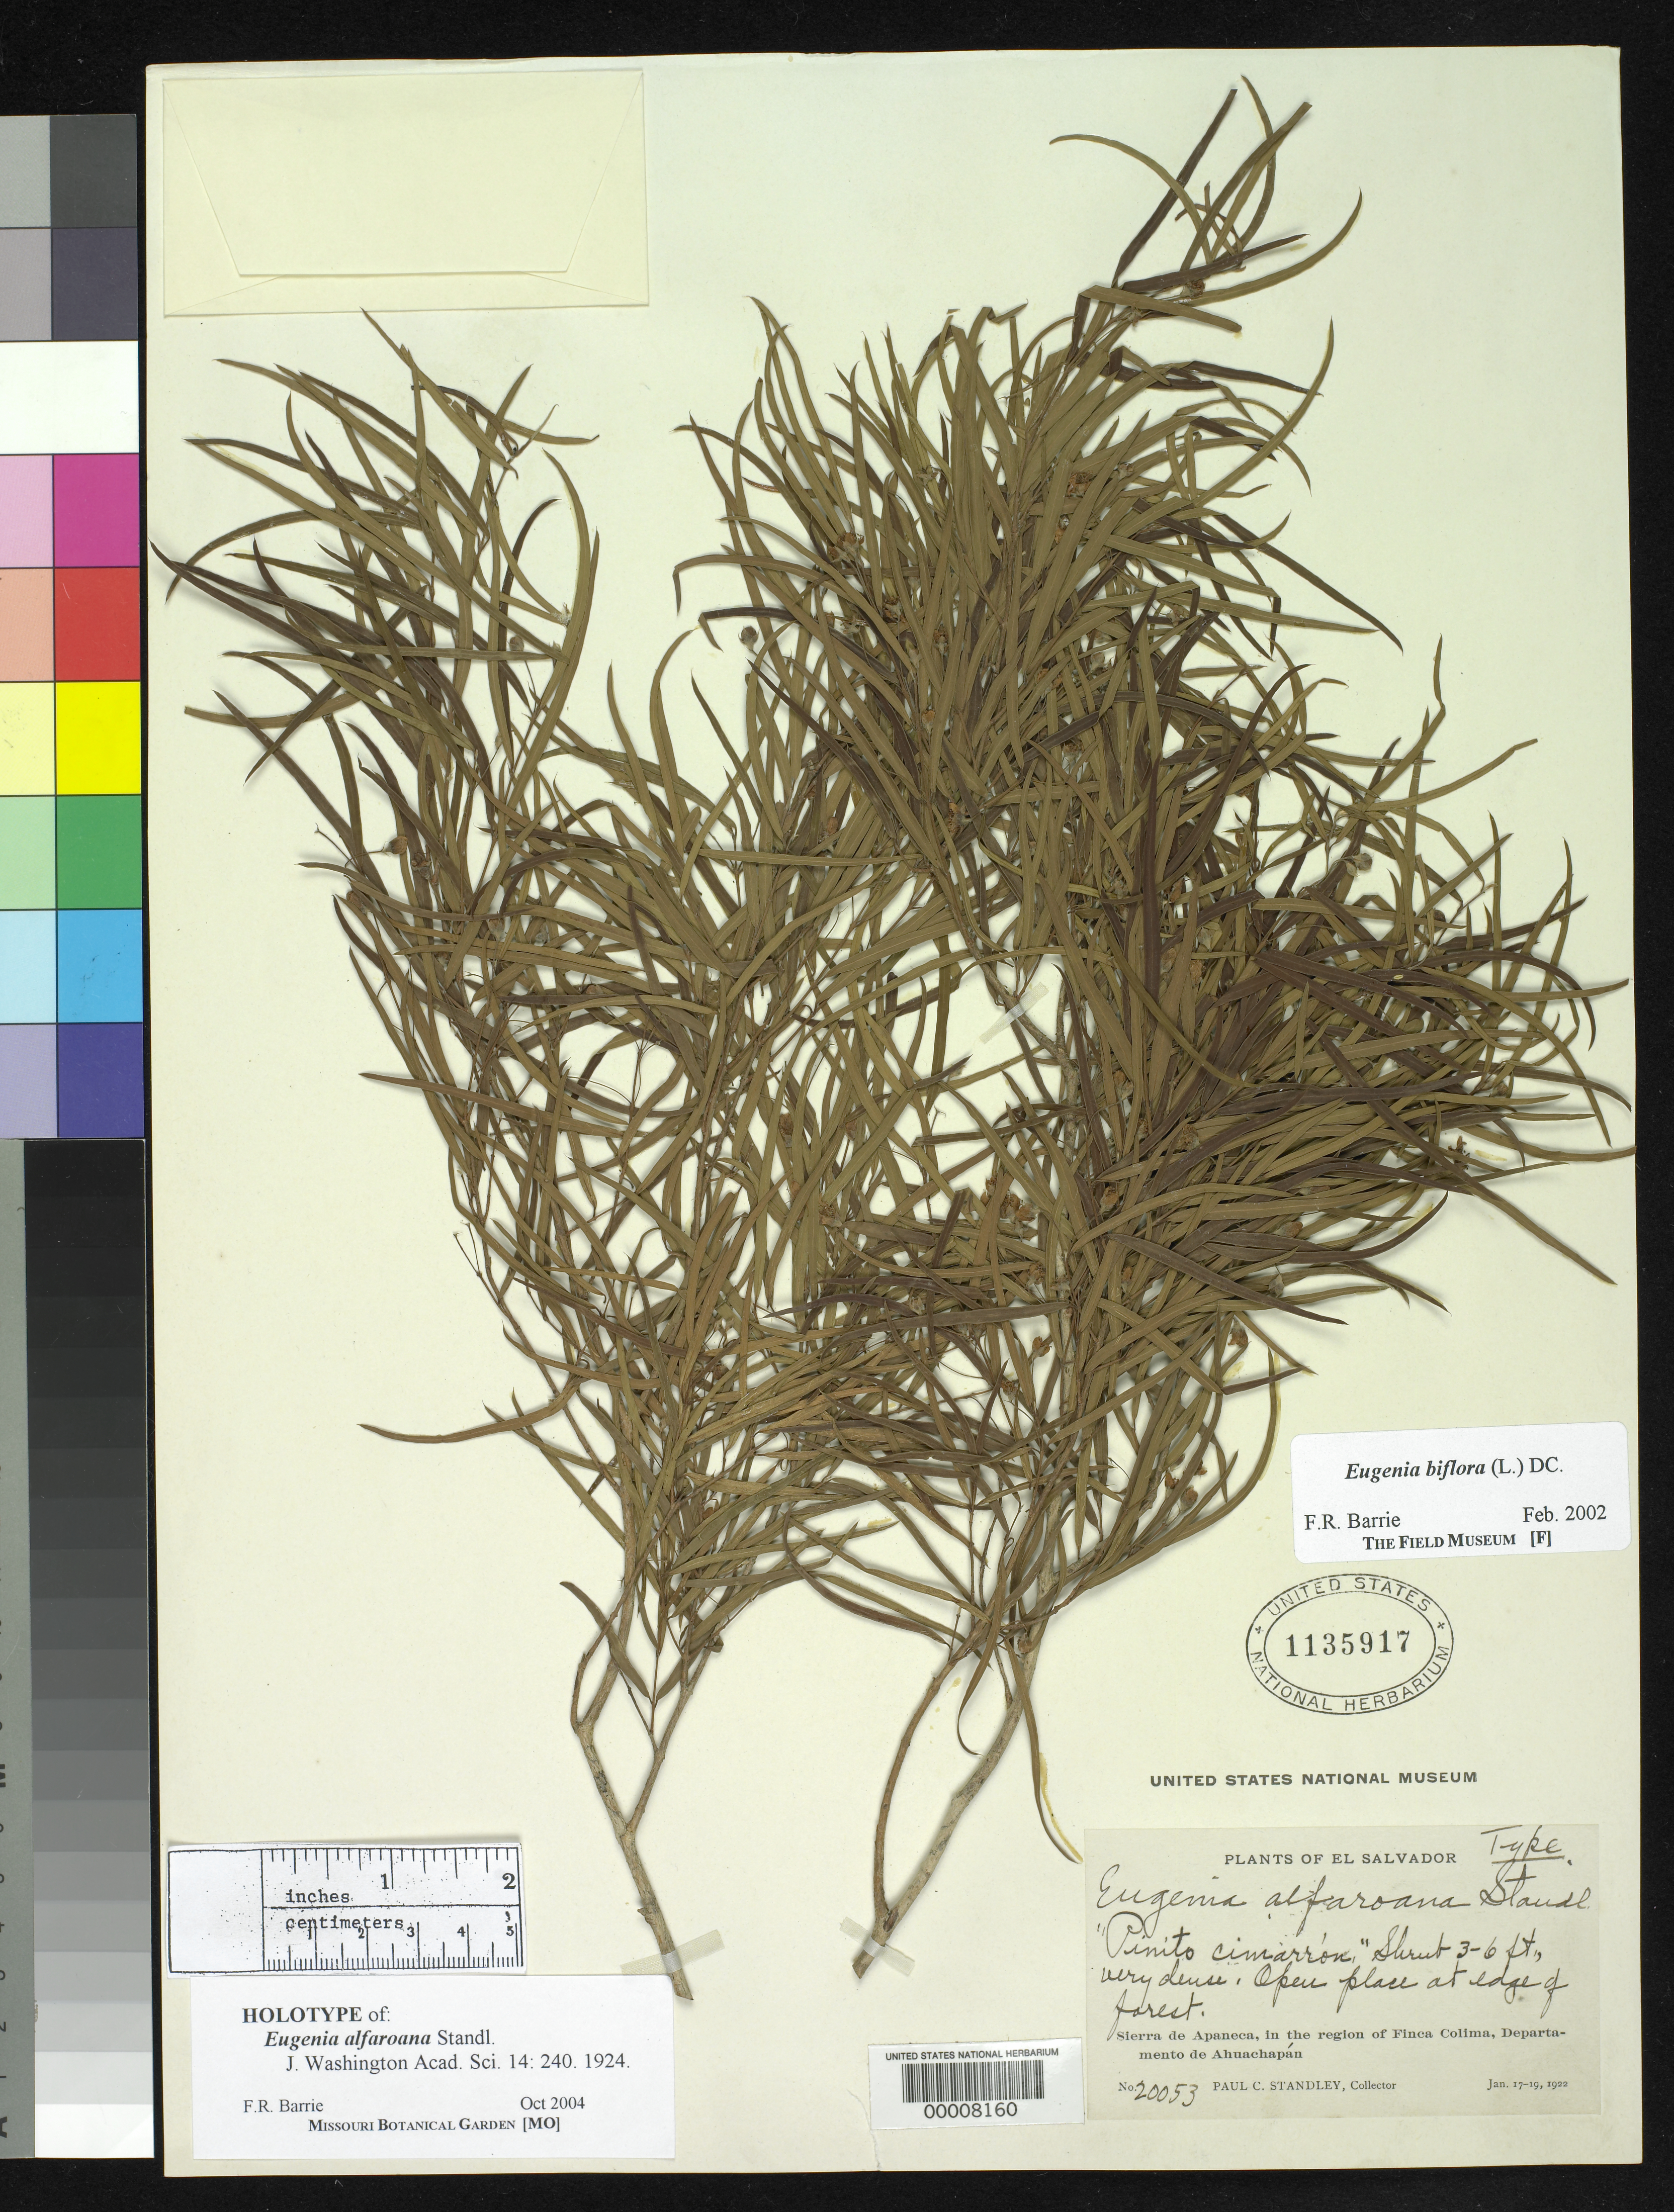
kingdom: Plantae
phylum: Tracheophyta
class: Magnoliopsida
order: Myrtales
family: Myrtaceae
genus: Eugenia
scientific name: Eugenia alfaroana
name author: Standl.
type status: Holotype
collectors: P. C. Standley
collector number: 20053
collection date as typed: Jan 1922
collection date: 1922-01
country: El Salvador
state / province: Ahuachapán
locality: Sierra de Apanesa, Colima.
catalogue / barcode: US 1135917